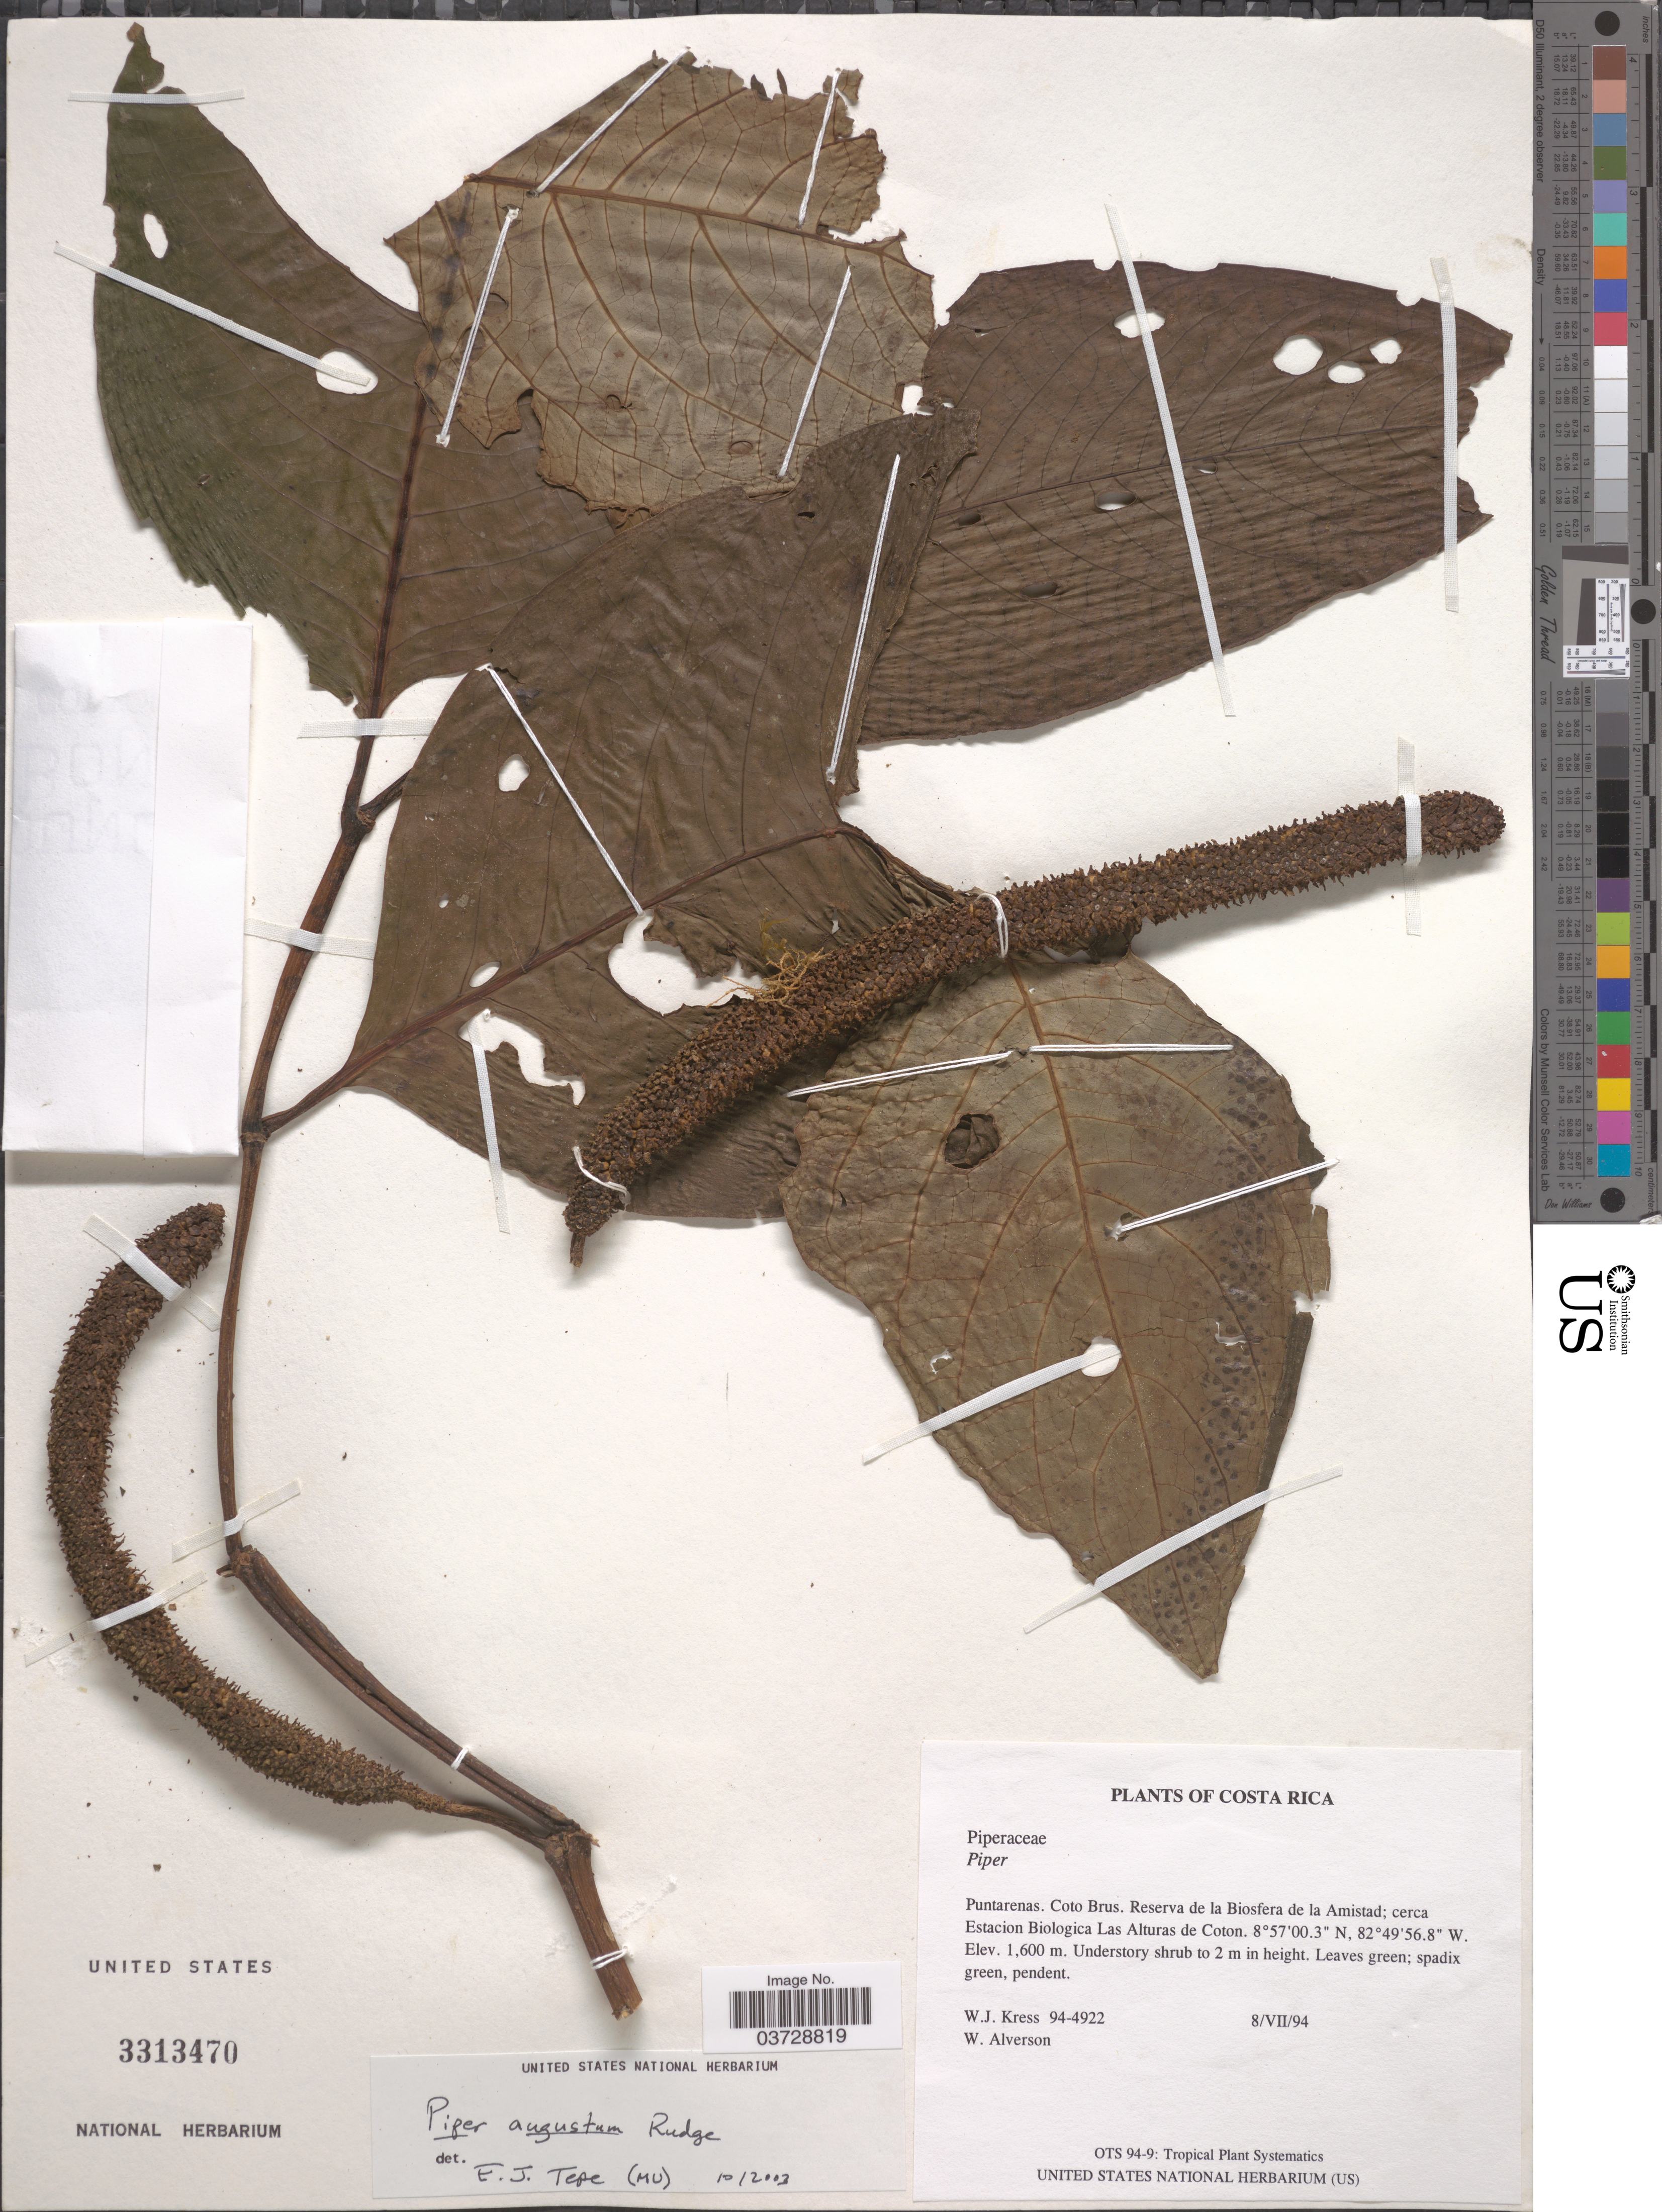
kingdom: Plantae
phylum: Tracheophyta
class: Magnoliopsida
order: Piperales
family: Piperaceae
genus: Piper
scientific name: Piper augustum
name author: Rudge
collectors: W. J. Kress & W. S. Alverson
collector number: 94-4922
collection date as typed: Transcribed d/m/y: 8/7/94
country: Costa Rica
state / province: Puntarenas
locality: Coto Brus. Reserva de la Biosfera de la Amistad; cerca Estacion Biologica Las Alturas de Coton.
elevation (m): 1600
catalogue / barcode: US 3313470